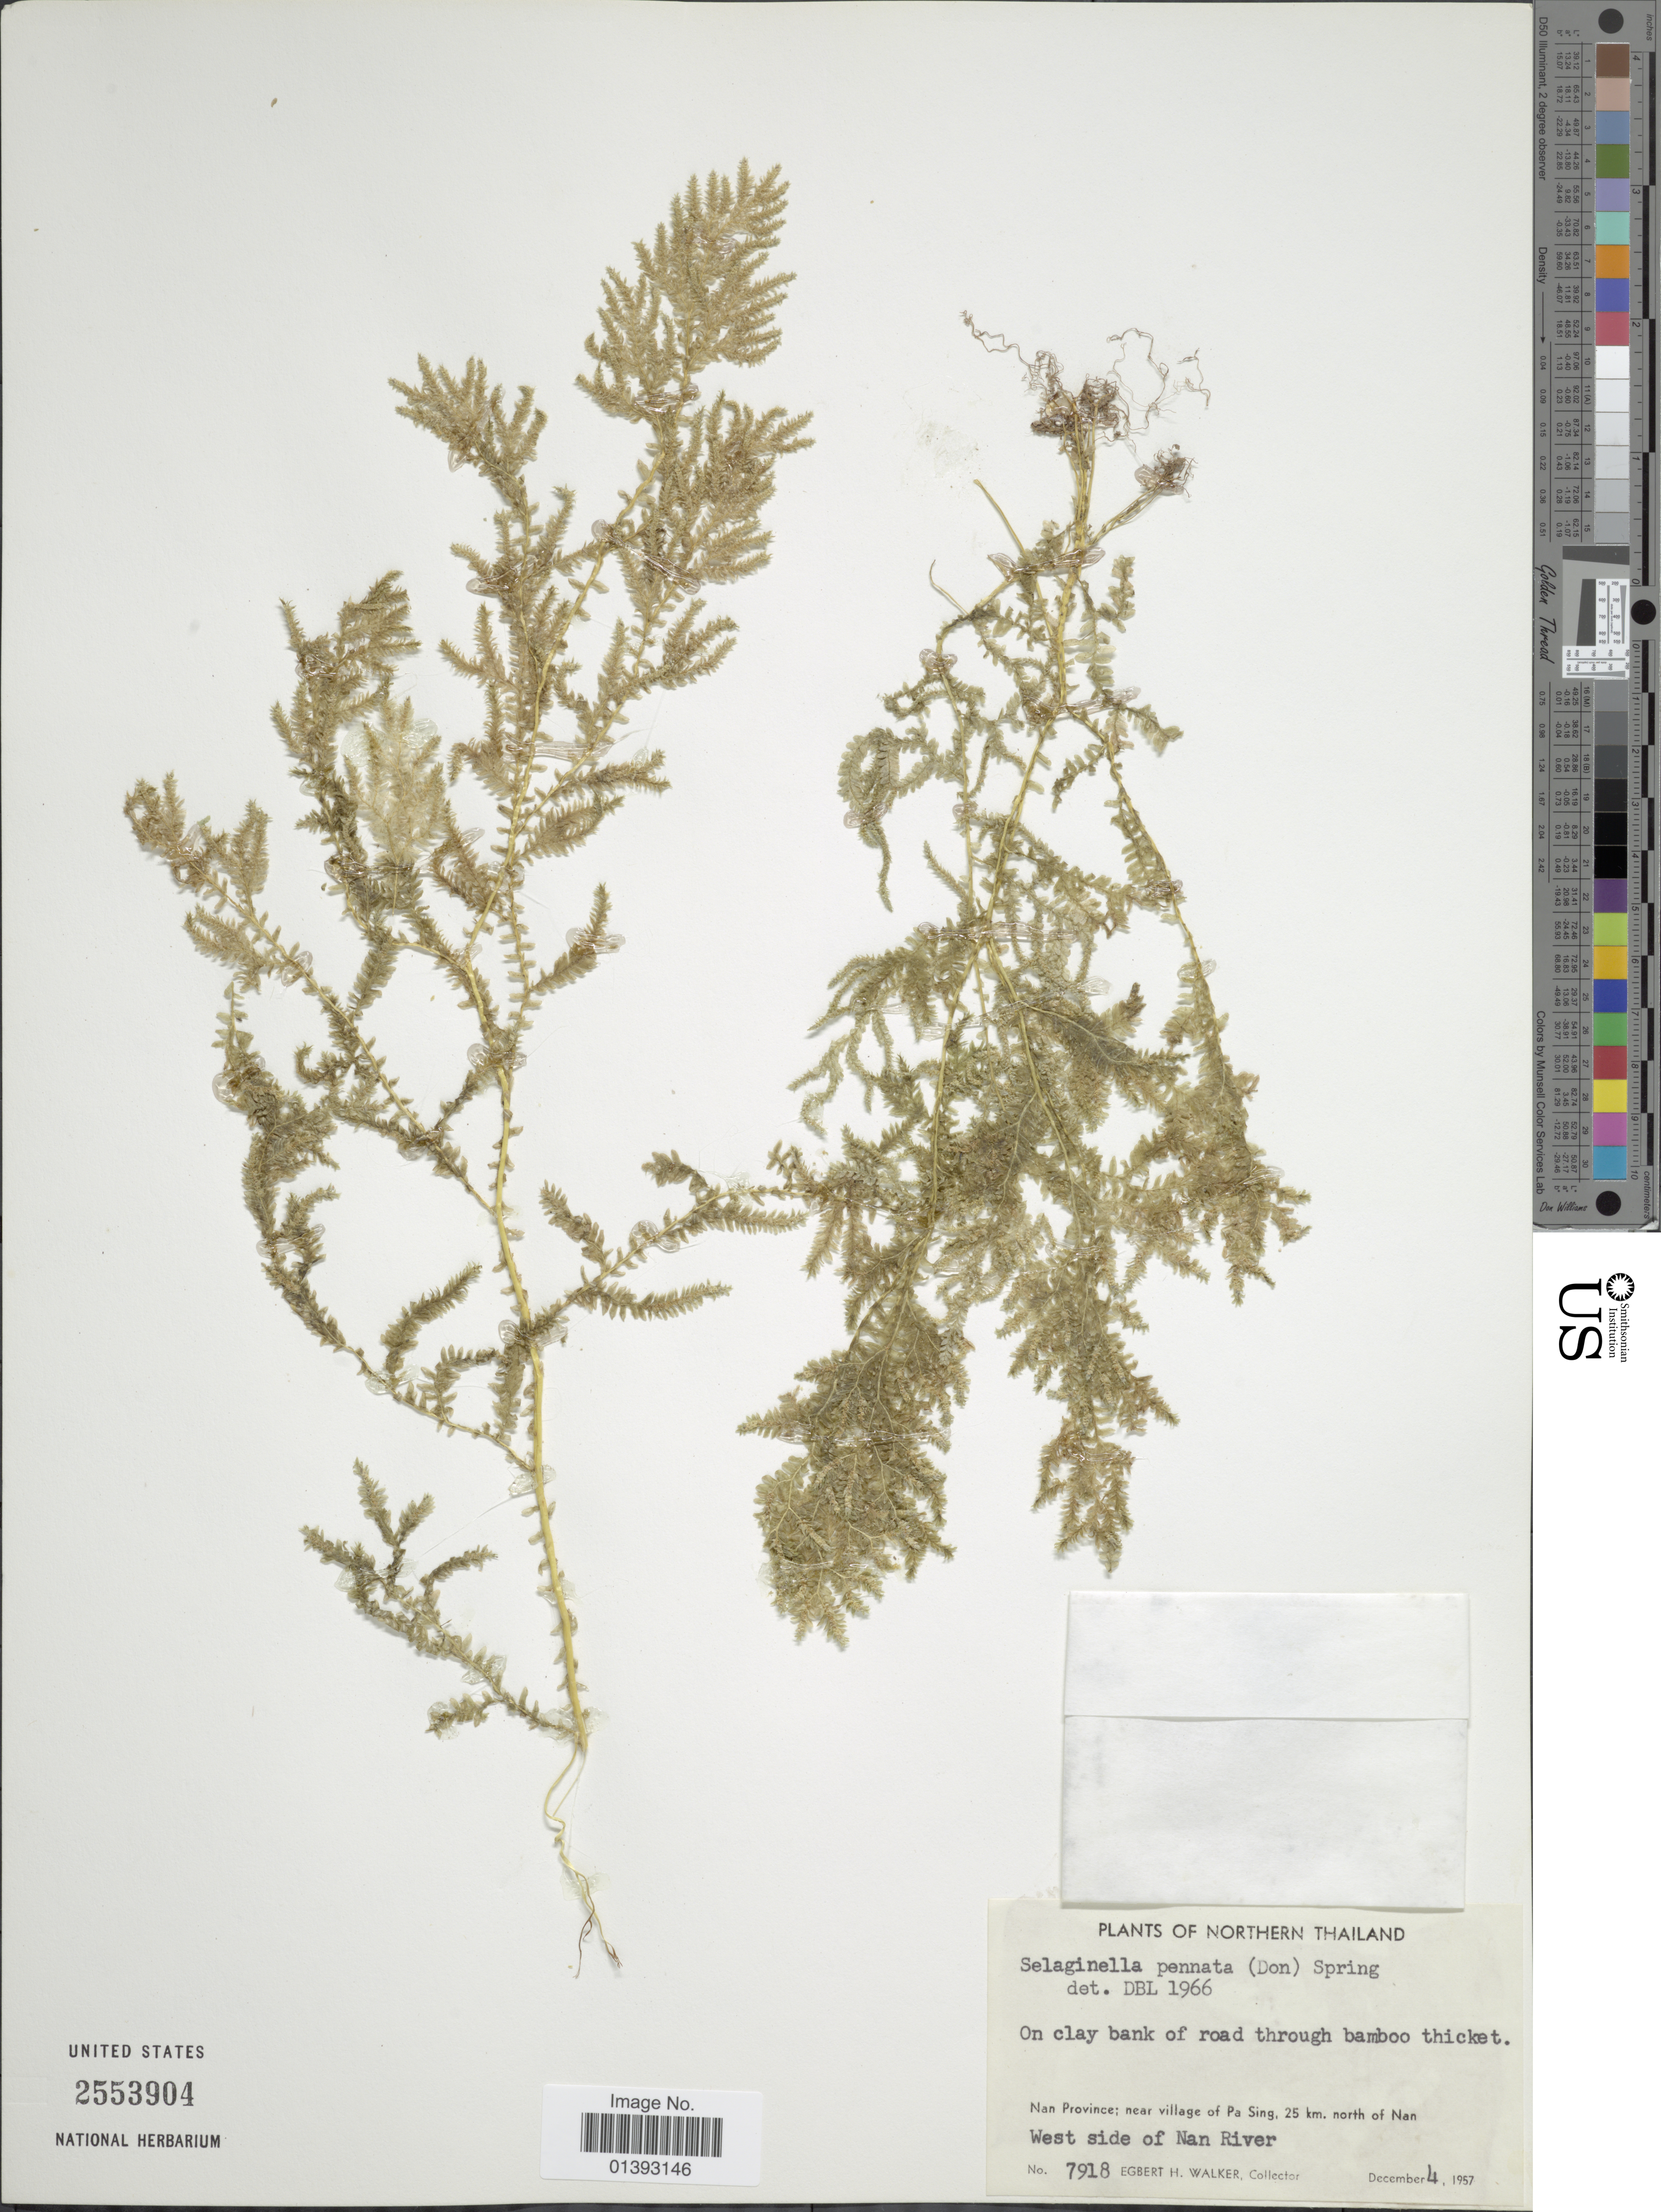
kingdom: Plantae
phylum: Tracheophyta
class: Lycopodiopsida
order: Selaginellales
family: Selaginellaceae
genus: Selaginella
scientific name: Selaginella pennata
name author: (D. Don) Spring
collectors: E. H. Walker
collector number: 7918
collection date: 1957-12-04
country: Thailand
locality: Northern Thailand, Nan province: near village of Pa Sing, 25km north of Nan west side of Nan River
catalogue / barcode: US 2553904